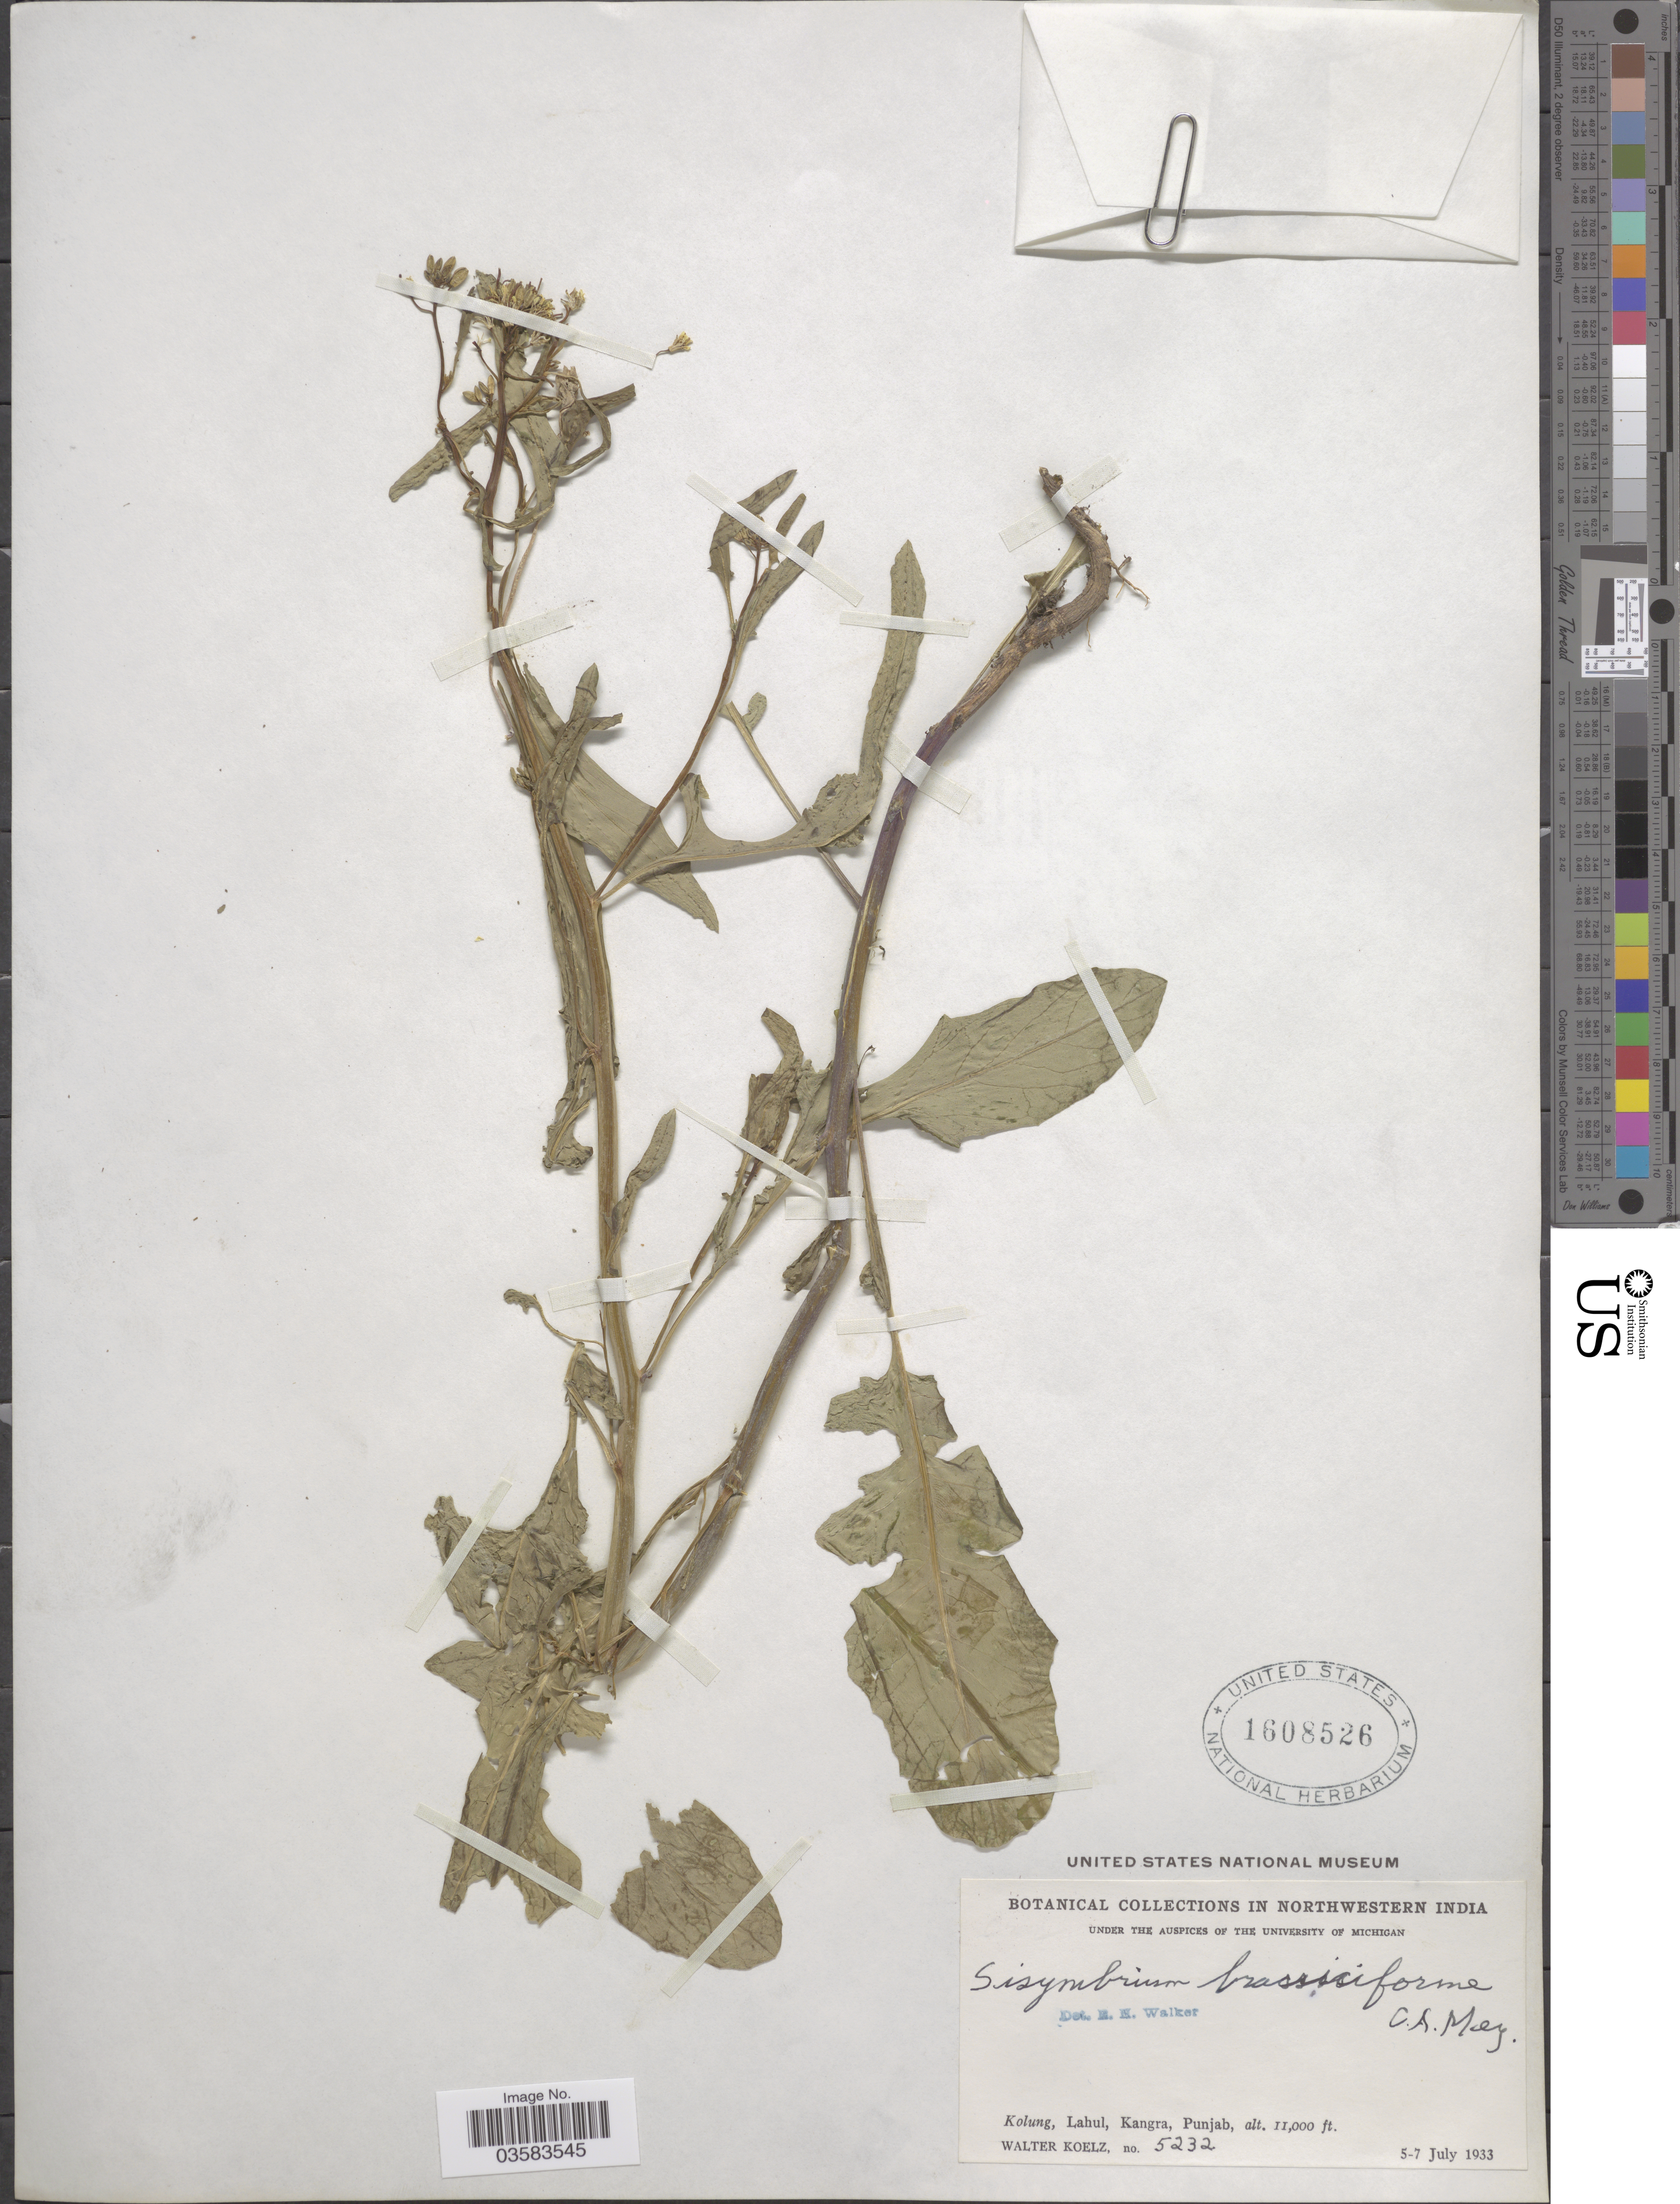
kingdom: Plantae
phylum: Tracheophyta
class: Magnoliopsida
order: Brassicales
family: Brassicaceae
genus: Sisymbrium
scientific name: Sisymbrium brassiciforme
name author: C.A. Mey.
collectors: W. N. Koelz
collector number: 5232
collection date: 1933-07-05/1933-07-07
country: India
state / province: Punjab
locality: Northwestern India. Kolung, Lahul, Kangra.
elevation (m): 3353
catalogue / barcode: US 1608526